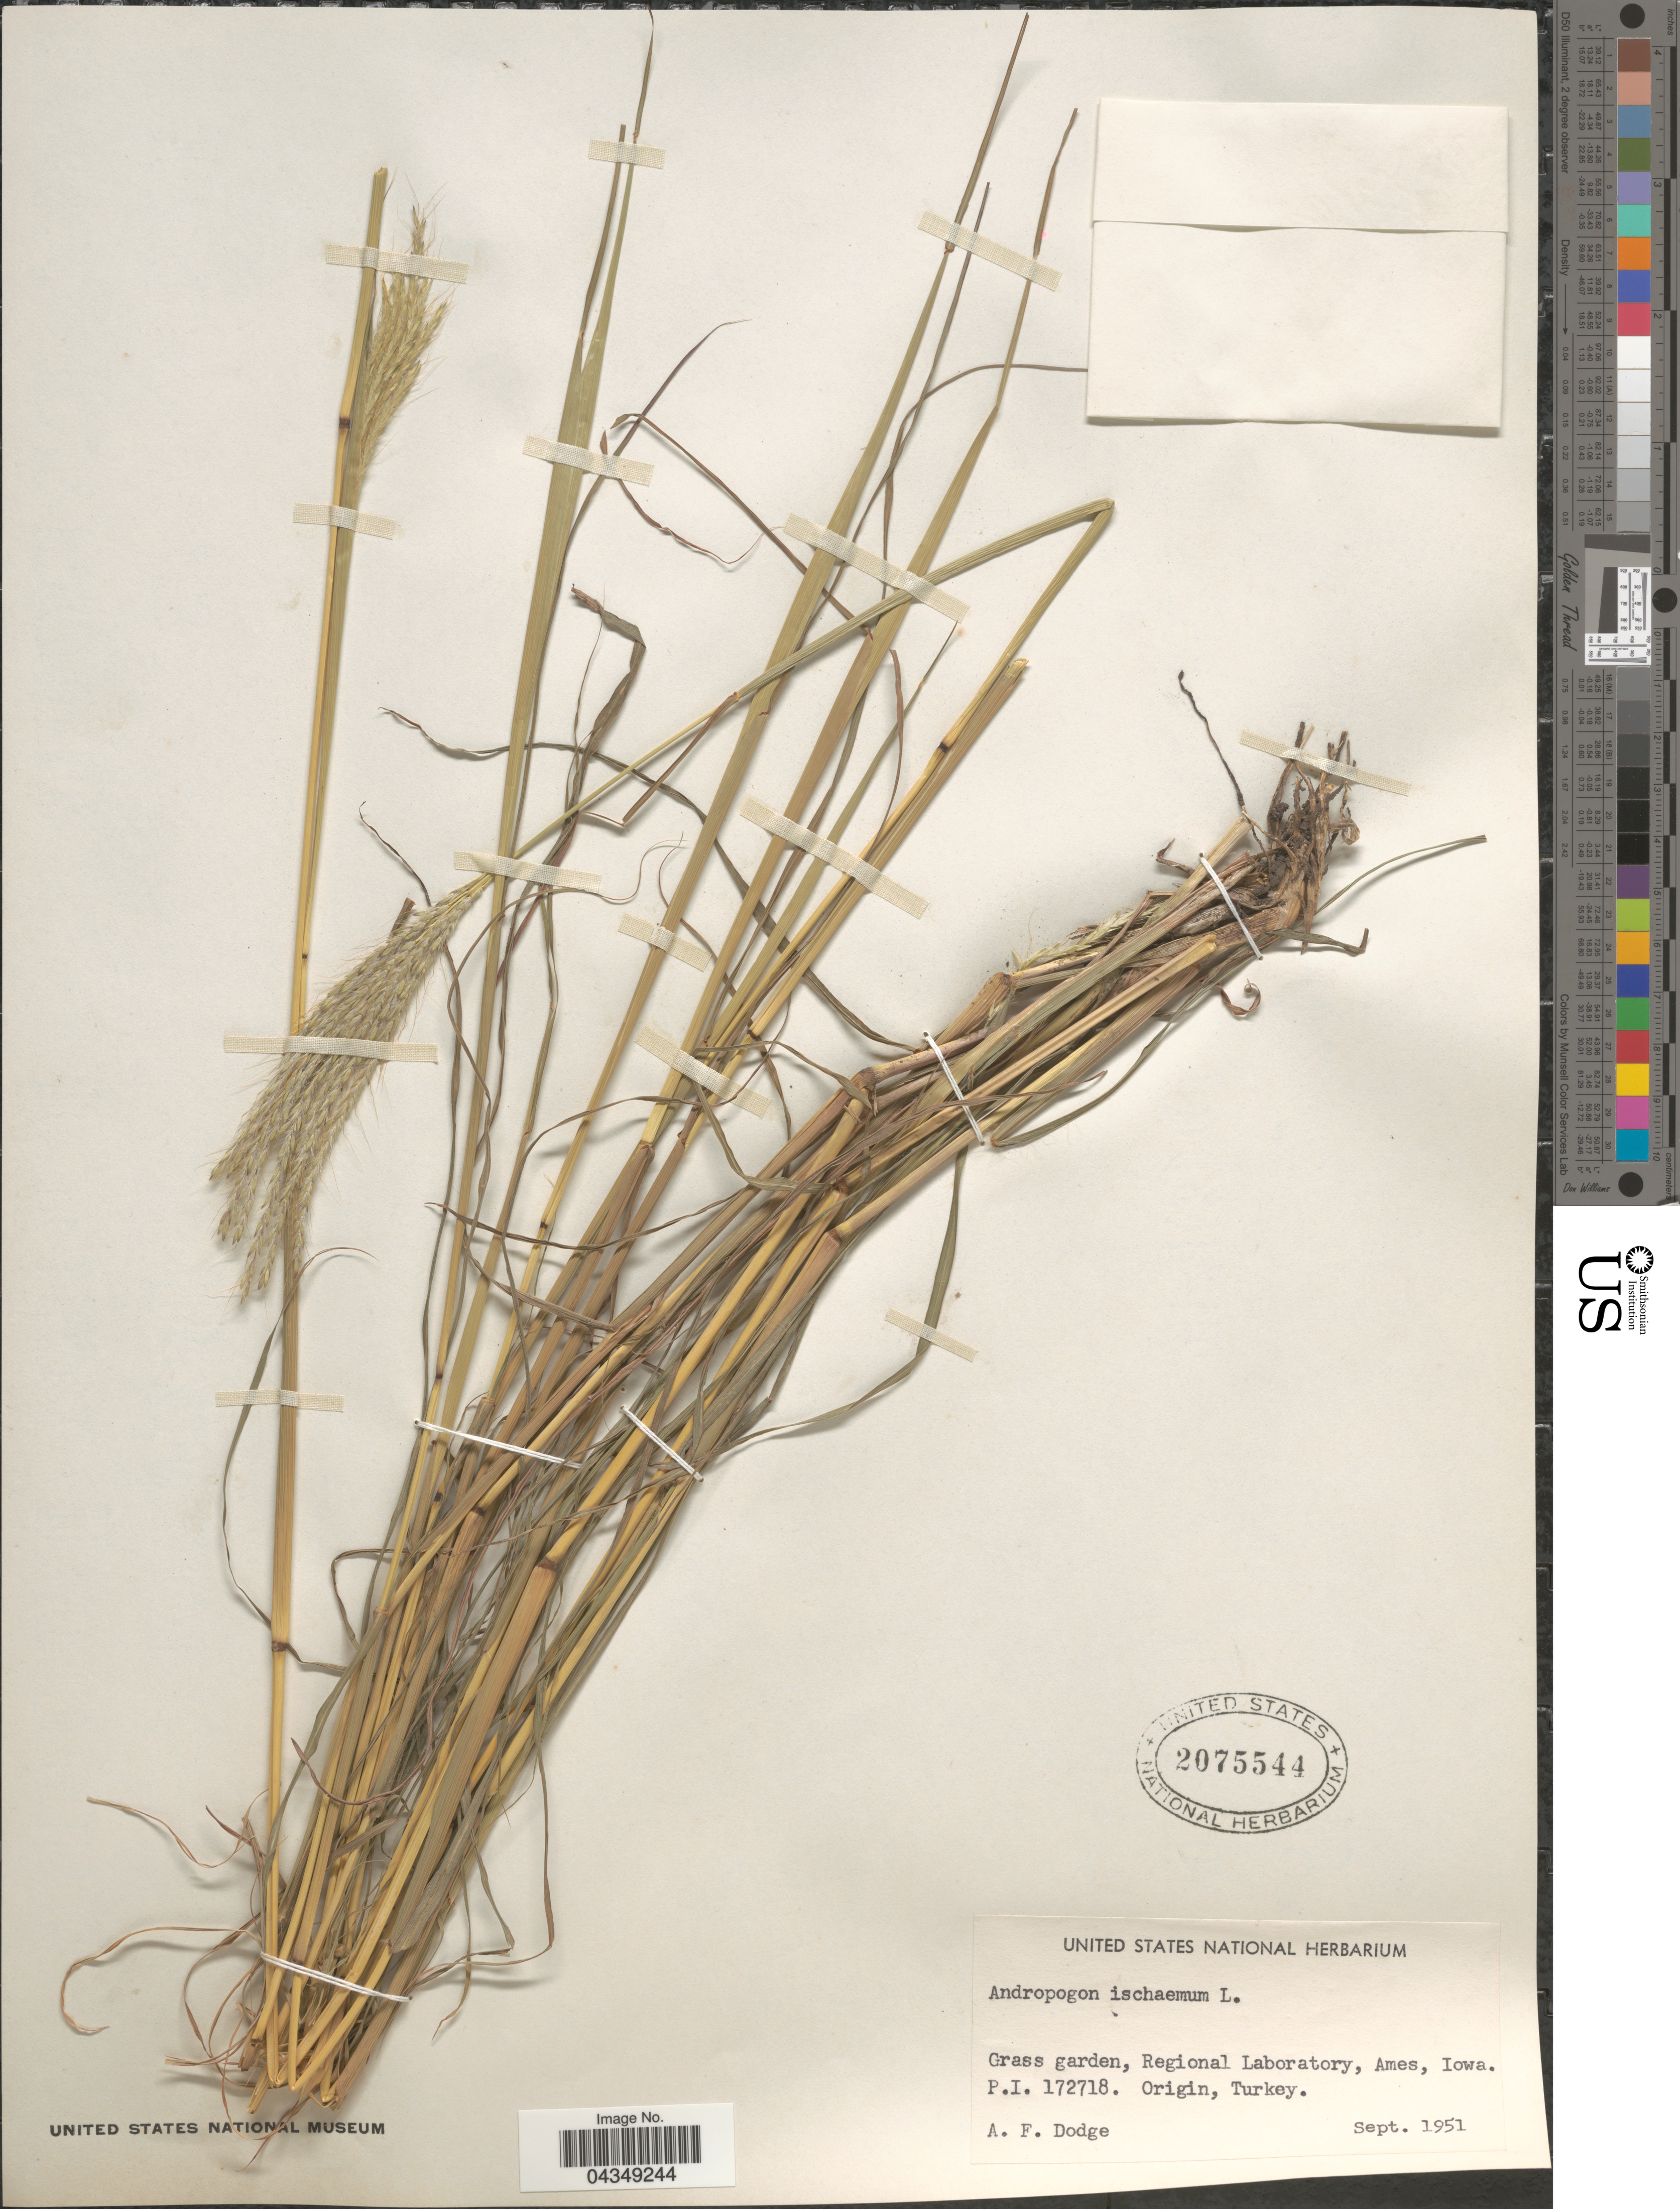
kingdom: Plantae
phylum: Tracheophyta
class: Liliopsida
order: Poales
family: Poaceae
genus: Bothriochloa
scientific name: Bothriochloa ischaemum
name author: (L.) Keng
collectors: A. Dodge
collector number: P.I. 172718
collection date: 1951-09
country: United States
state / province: Iowa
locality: Grass garden, Regional Laboratory, Ames.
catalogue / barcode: US 2075544